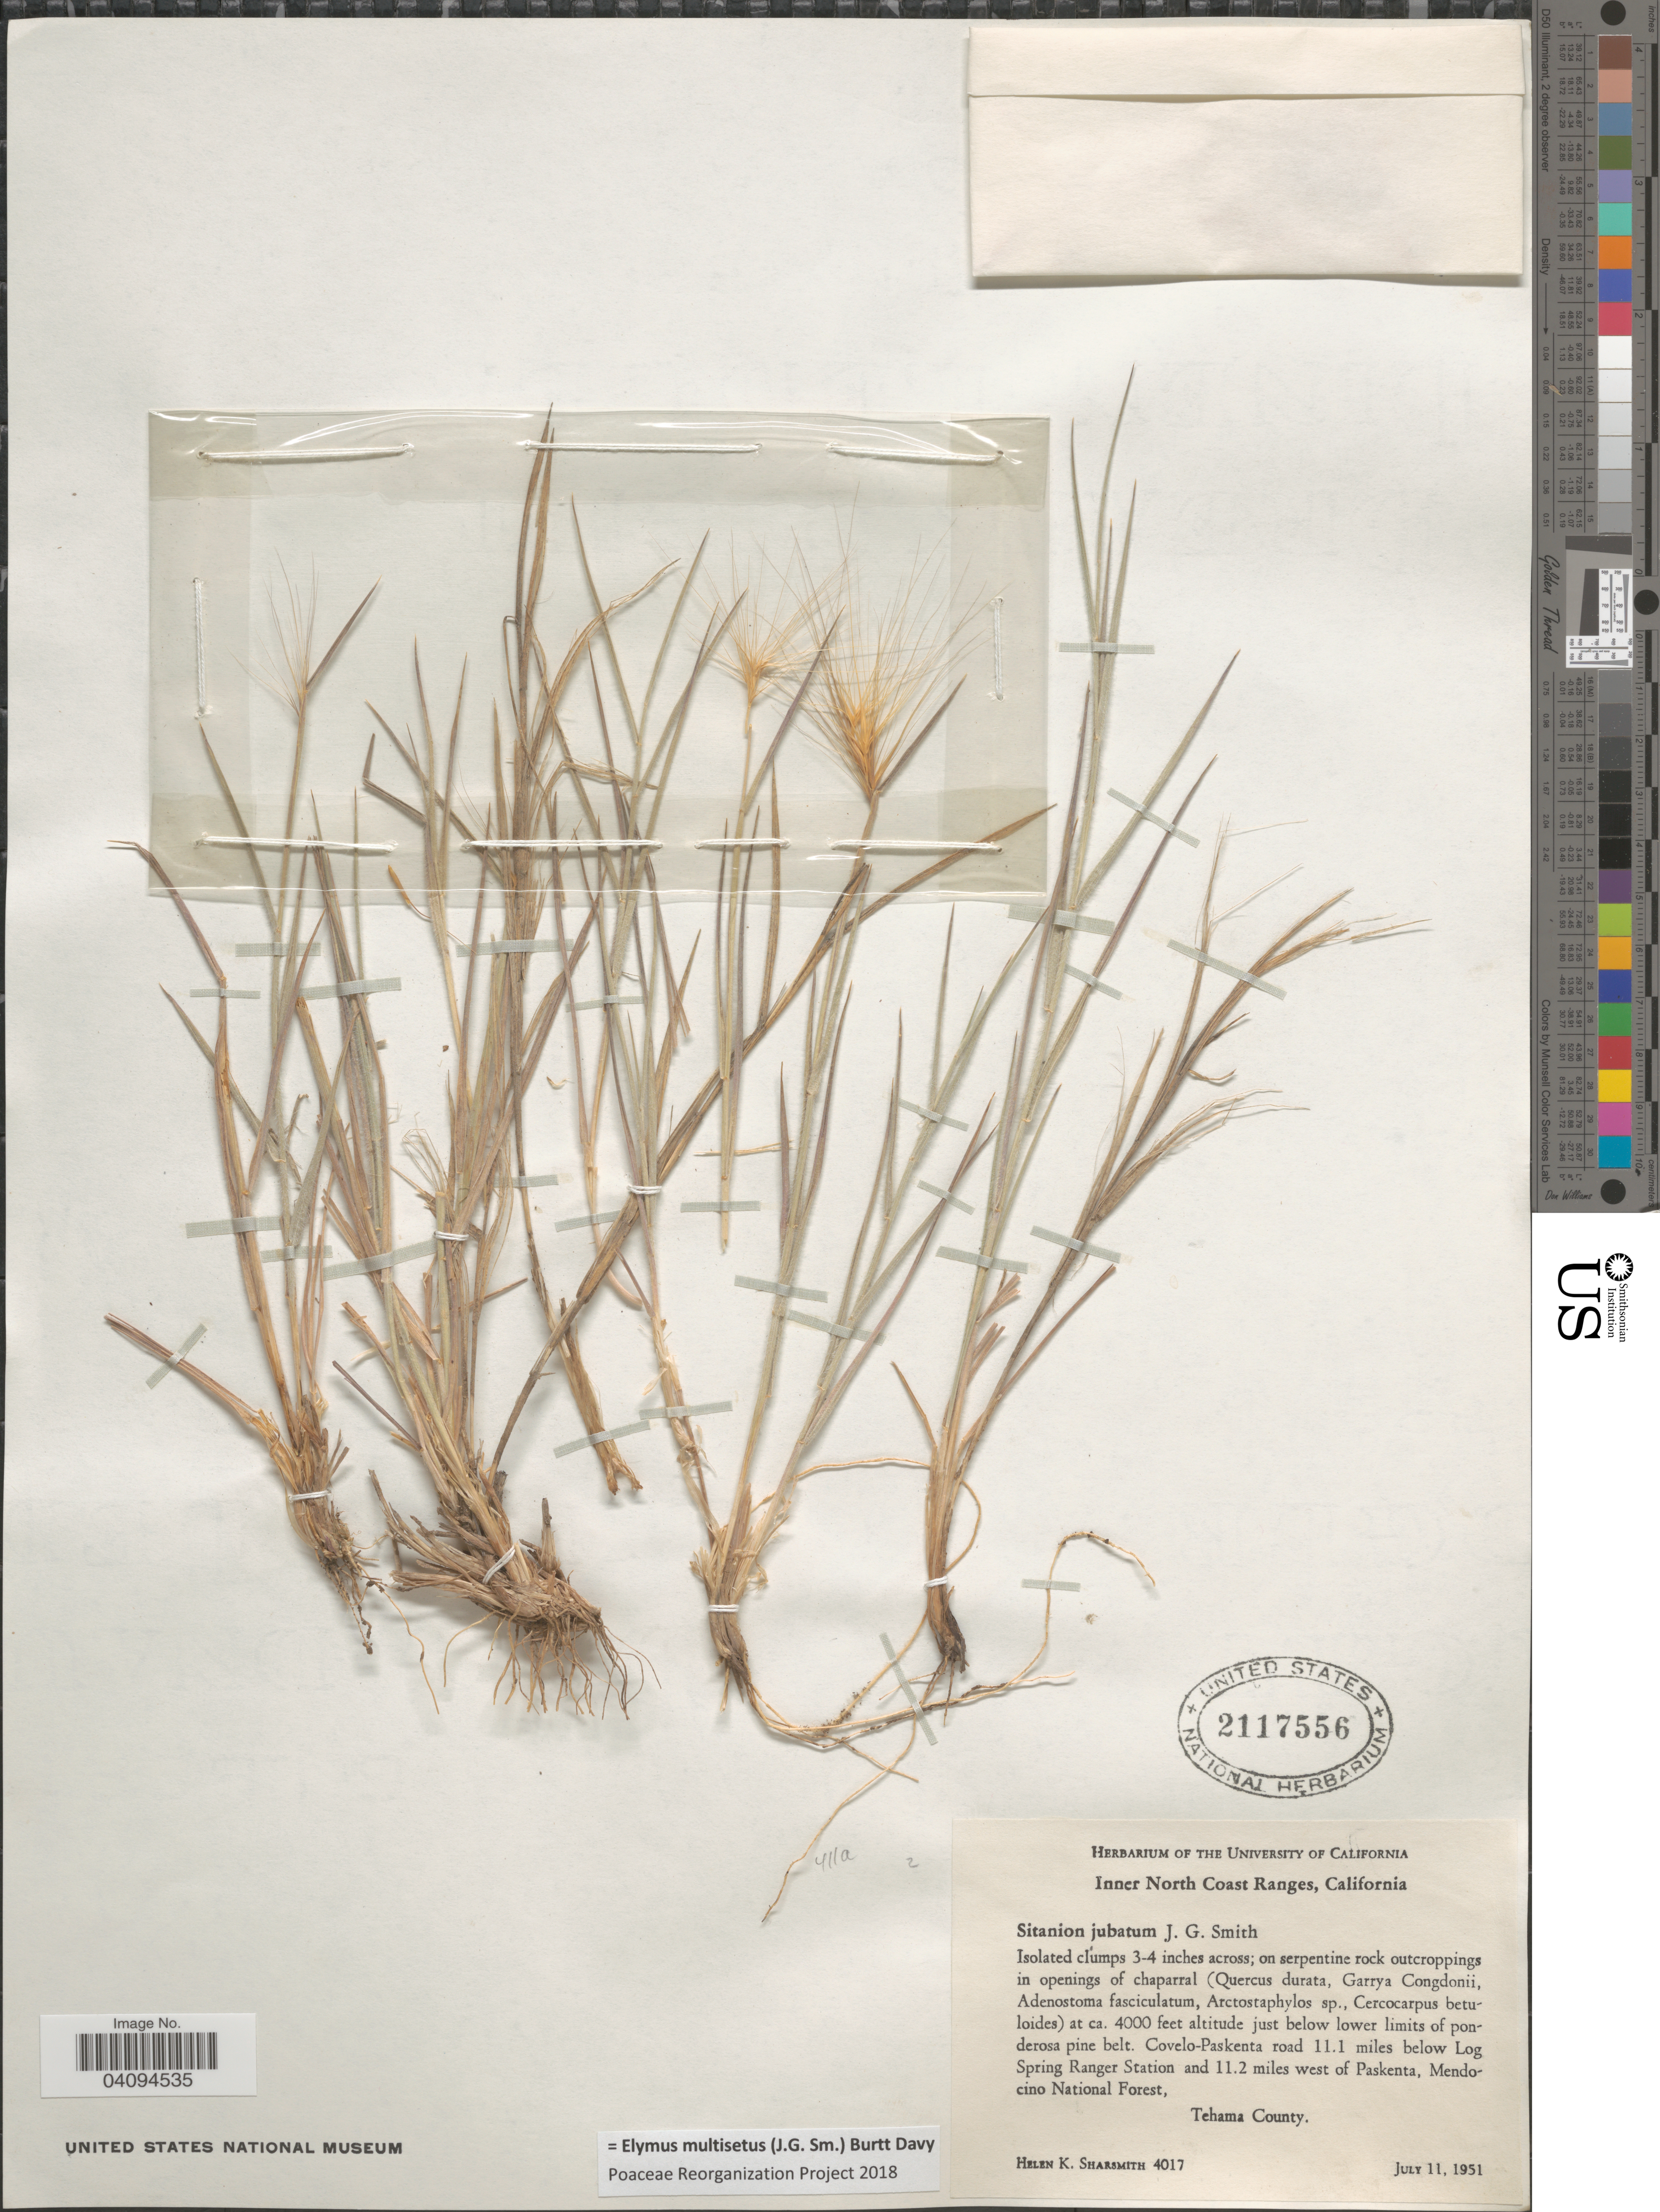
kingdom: Plantae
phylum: Tracheophyta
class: Liliopsida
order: Poales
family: Poaceae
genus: Elymus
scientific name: Elymus multisetus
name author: (J.G. Sm.) Burtt Davy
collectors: H. Sharsmith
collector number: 4017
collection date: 1951-07-11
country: United States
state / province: California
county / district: Tehama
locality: Inner North Coast Ranges. Covelo-Pasketa road 11.1 miles below Log Spring Ranger Station and 11.2 miles west of Pasketa, Mendocino National Forest, Tehama County.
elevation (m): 1219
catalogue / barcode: US 2117556